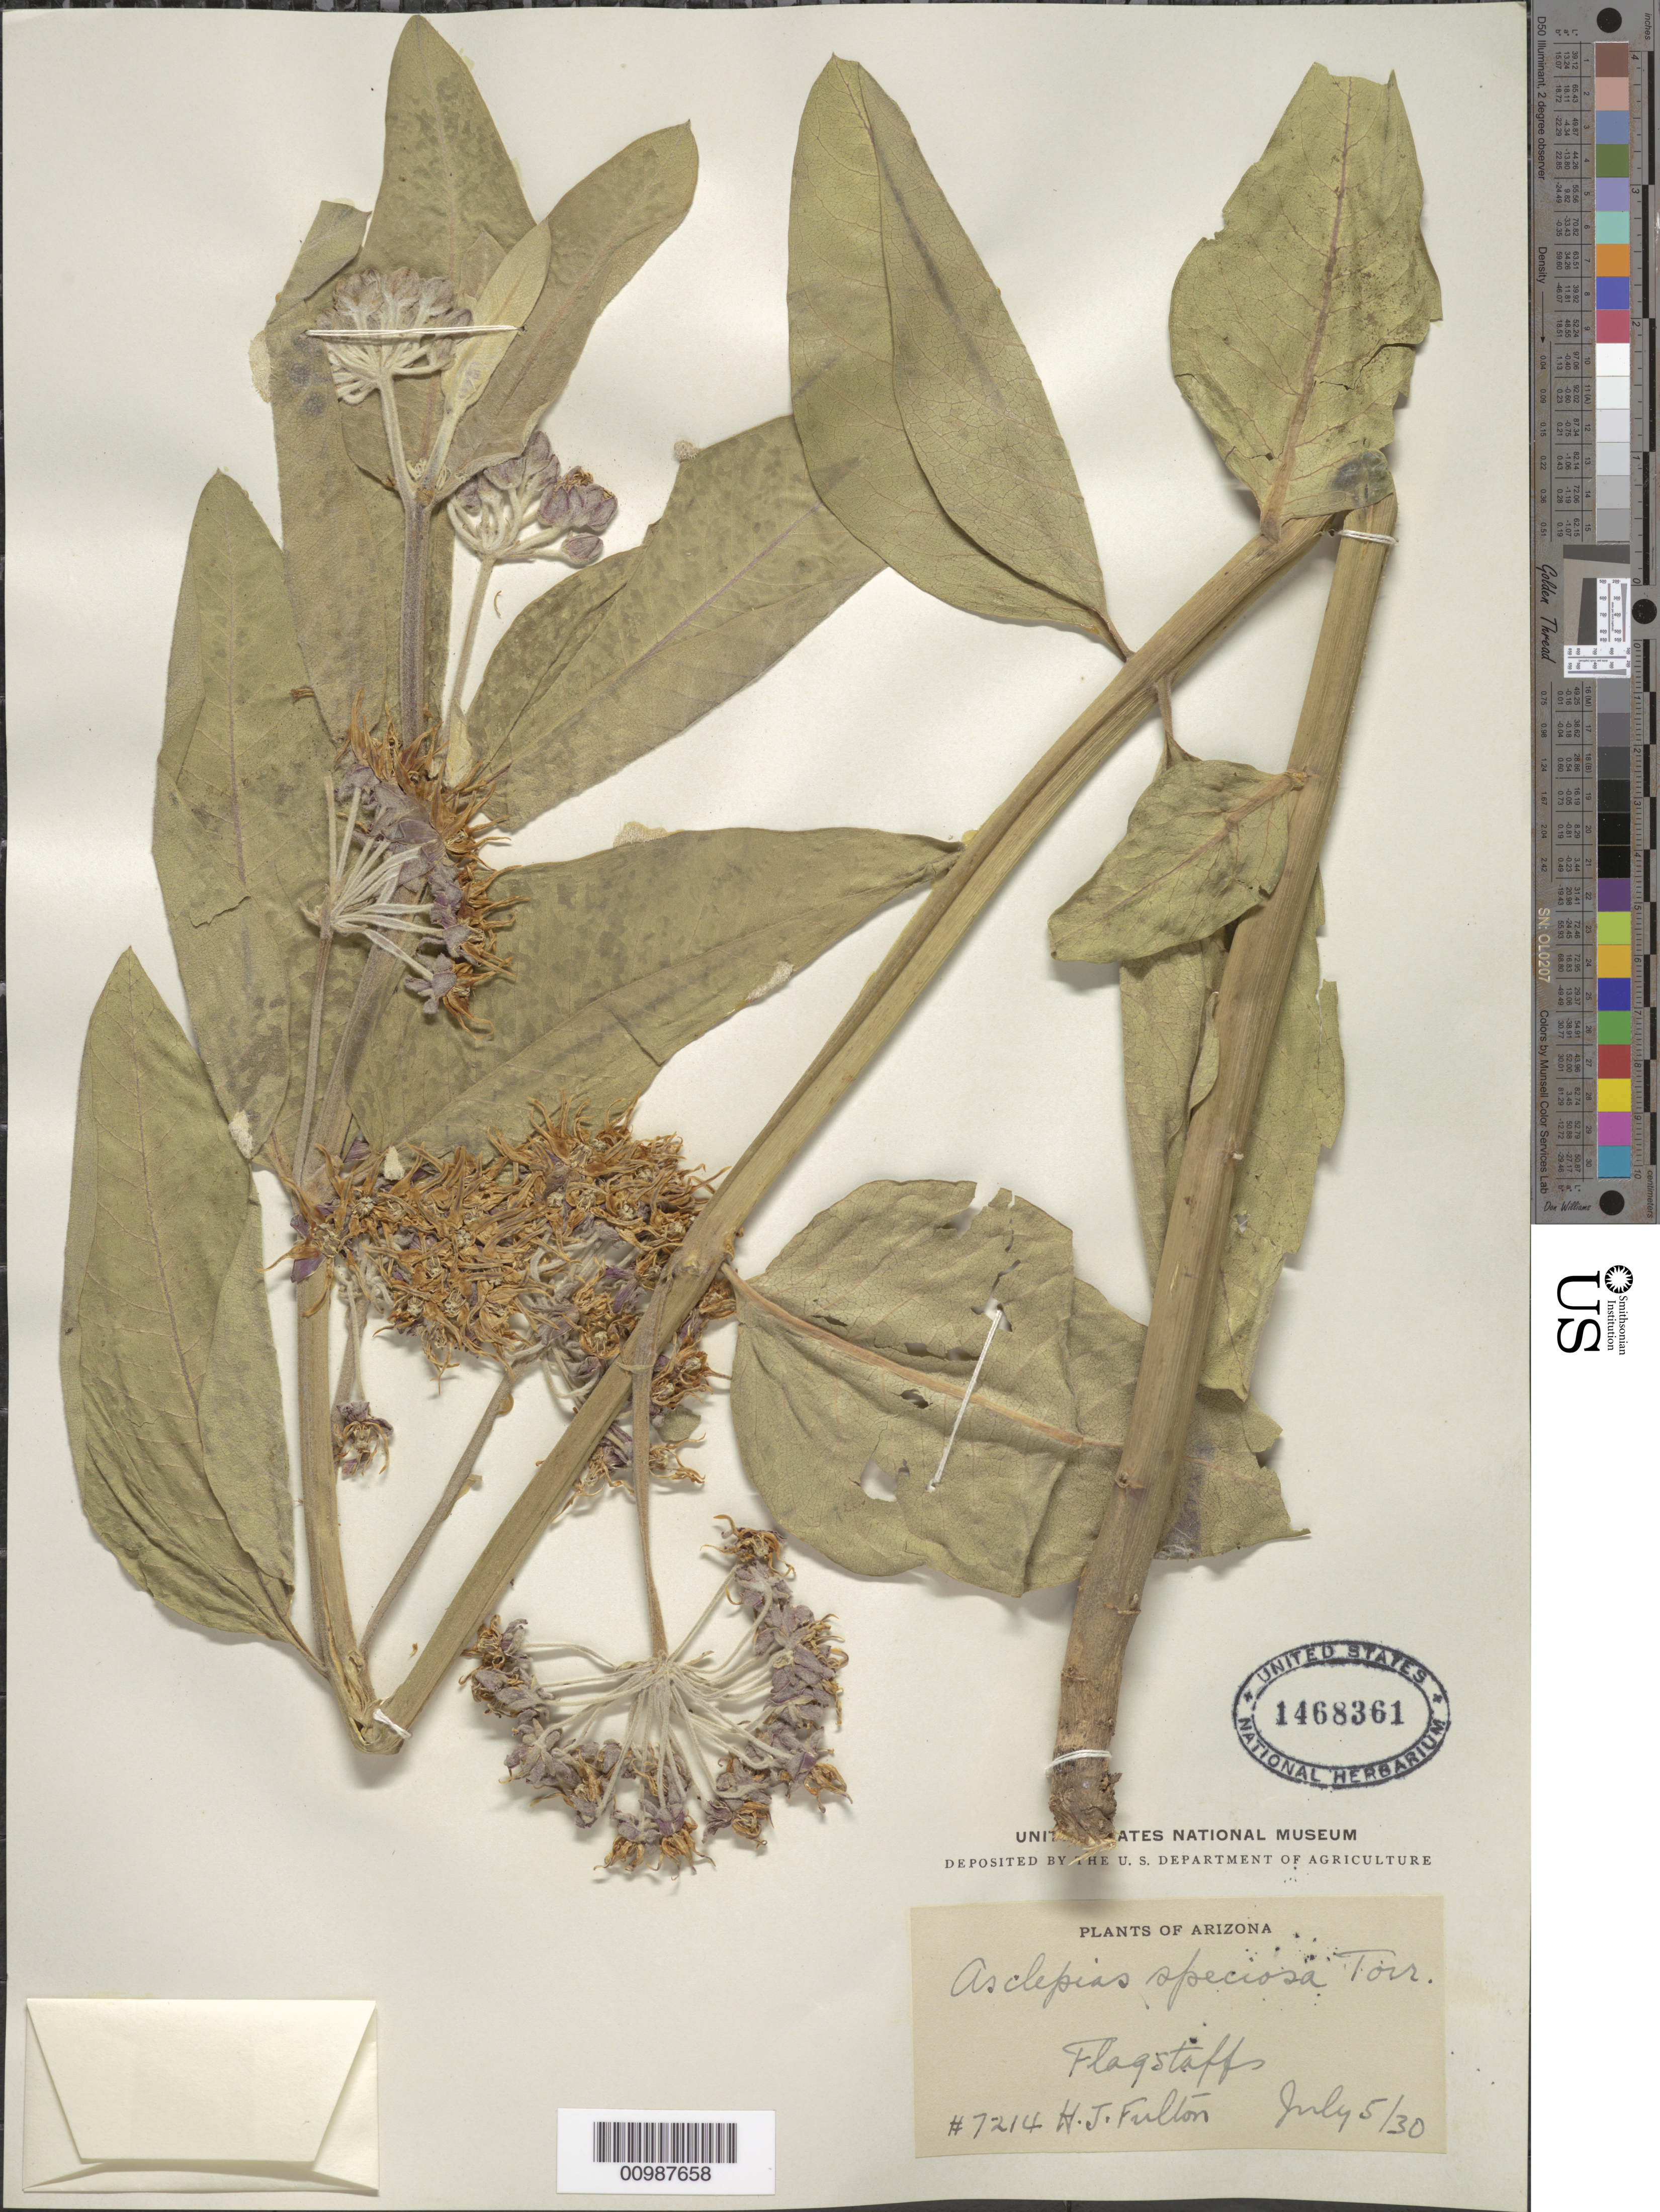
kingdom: Plantae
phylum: Tracheophyta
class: Magnoliopsida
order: Gentianales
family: Apocynaceae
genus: Asclepias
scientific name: Asclepias speciosa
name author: Torr.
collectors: H. Fulton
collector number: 7214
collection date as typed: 05 Jul 1930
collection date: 1930-07-05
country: United States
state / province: Arizona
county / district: Coconino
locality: Flagstaff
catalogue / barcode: US 1468361